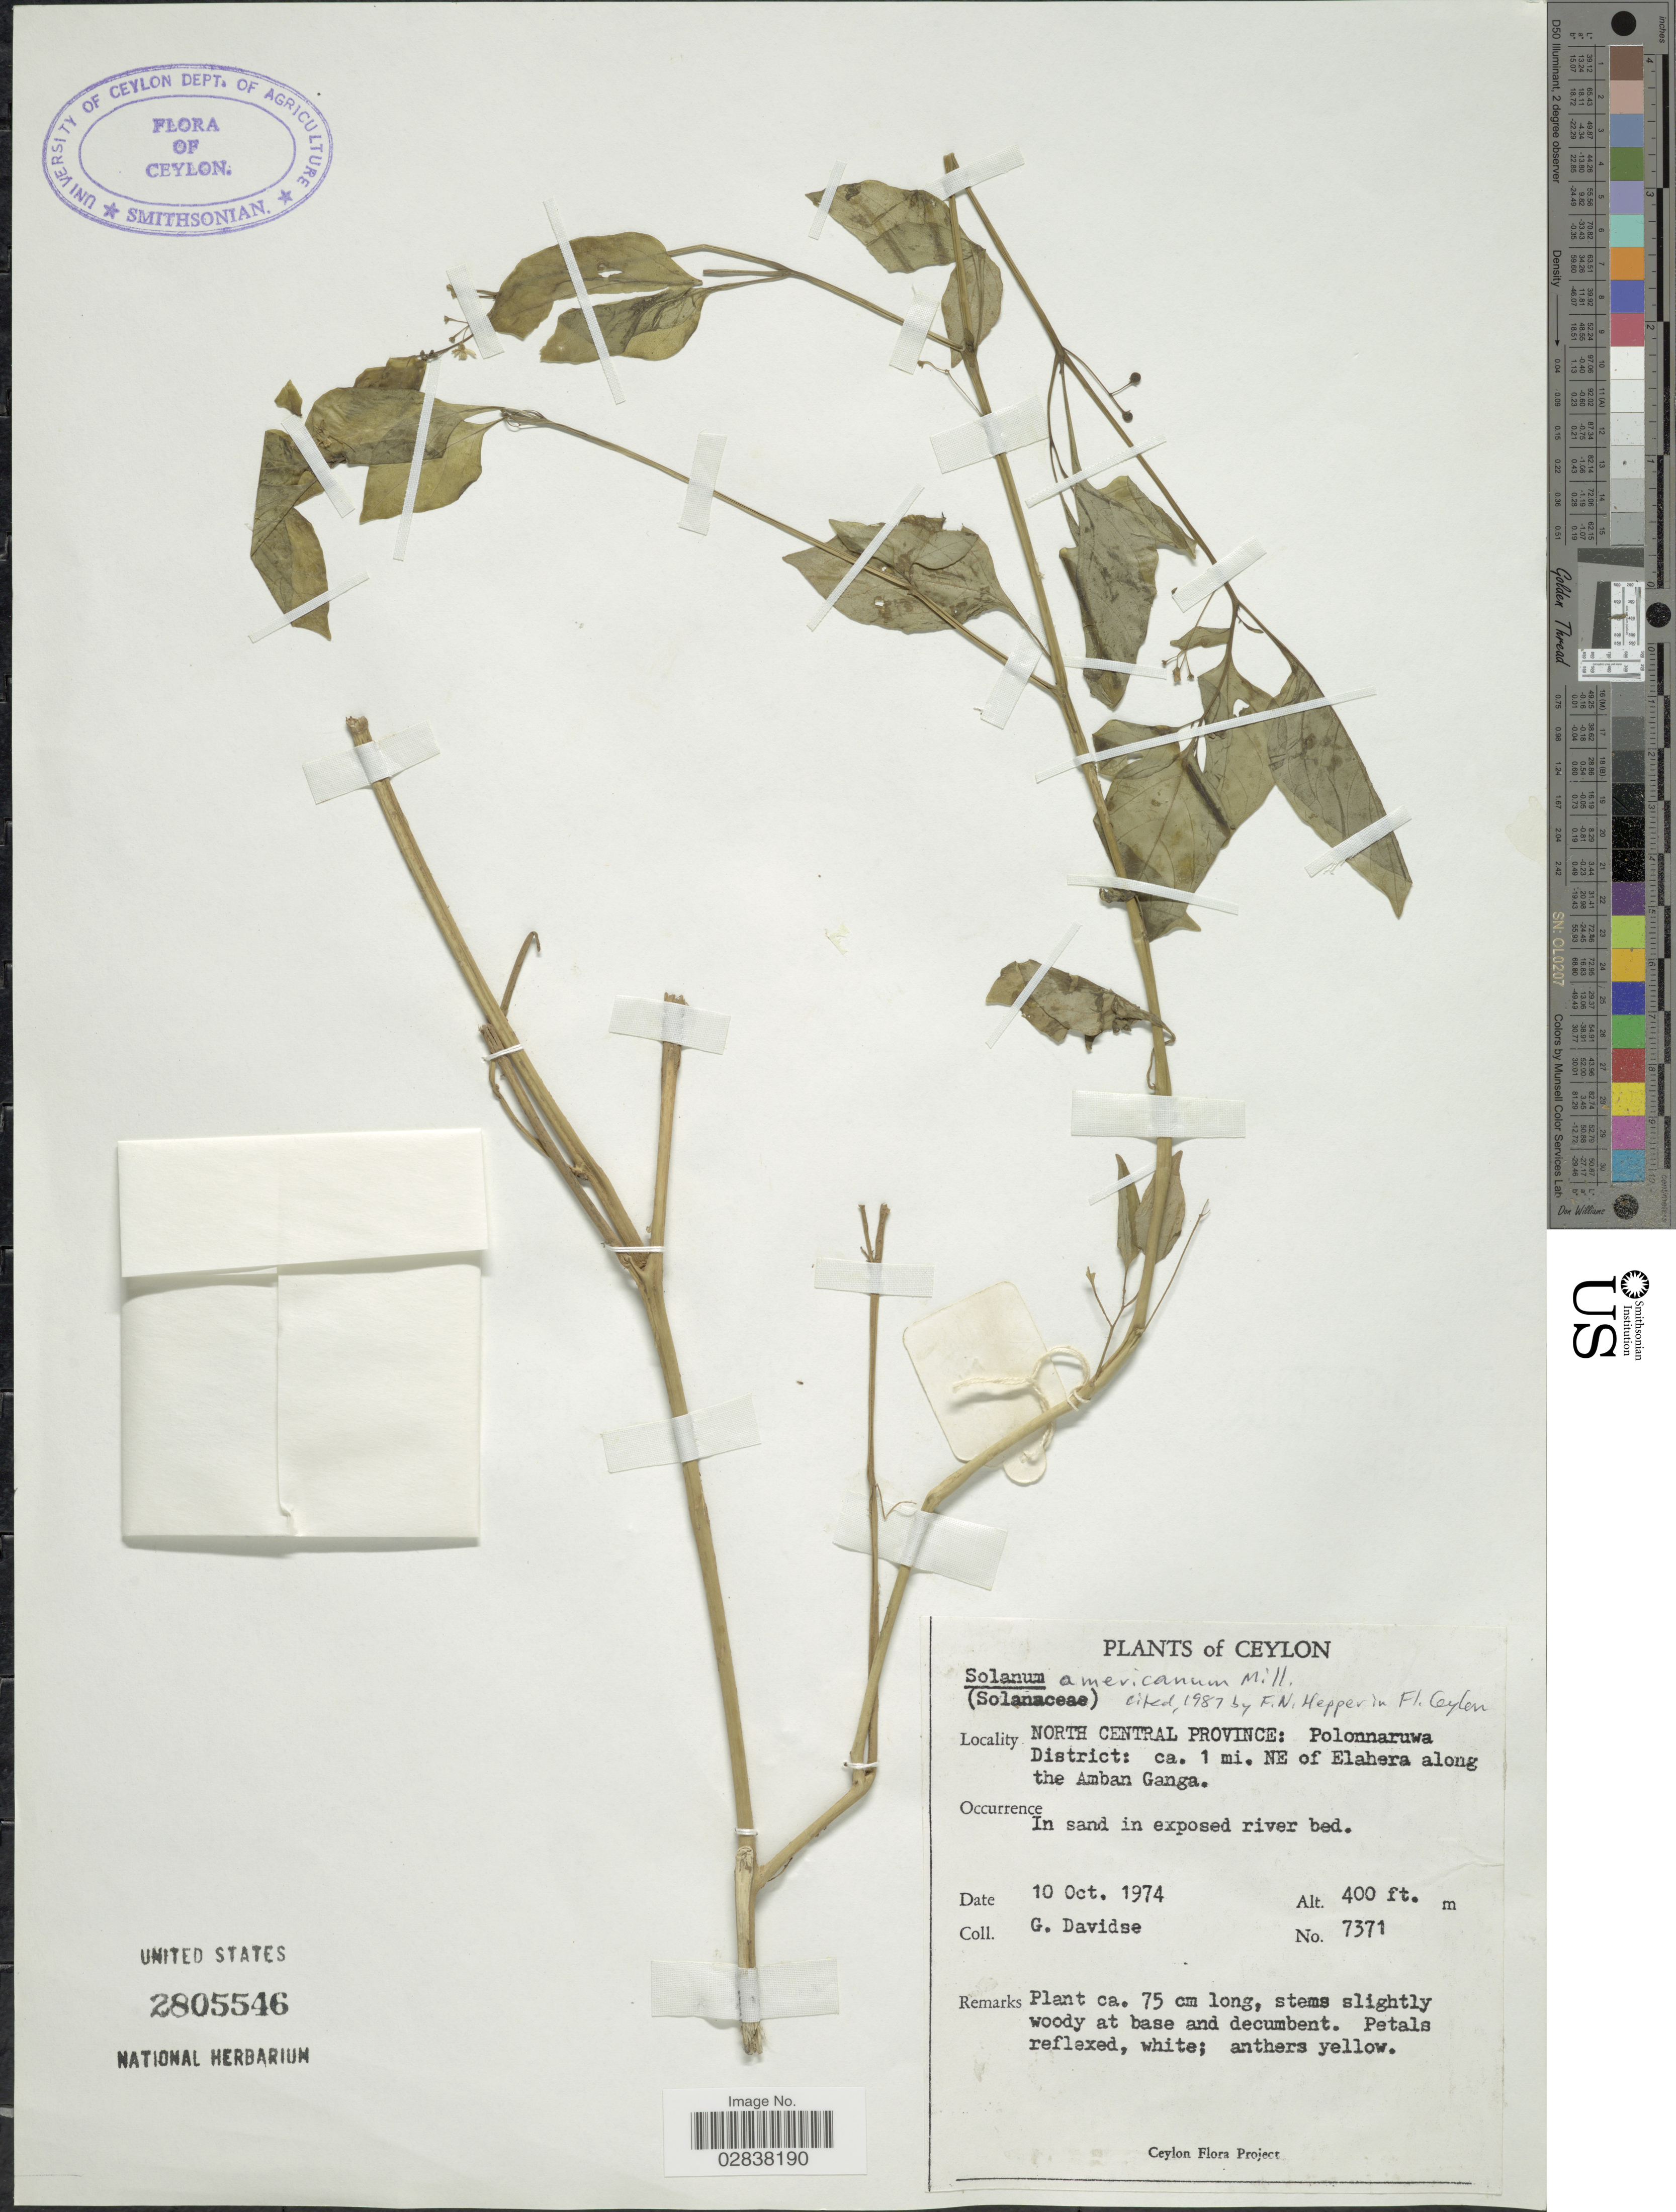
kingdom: Plantae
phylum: Tracheophyta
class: Magnoliopsida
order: Solanales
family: Solanaceae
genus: Solanum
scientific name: Solanum americanum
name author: Mill.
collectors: G. Davidse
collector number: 7371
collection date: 1974-10-10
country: Sri Lanka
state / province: North Central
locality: Ceylon, Polonnaruwa District, ca. 1 mi. NE of Elahera along the Amban Ganga.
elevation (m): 122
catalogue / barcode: US 2805546